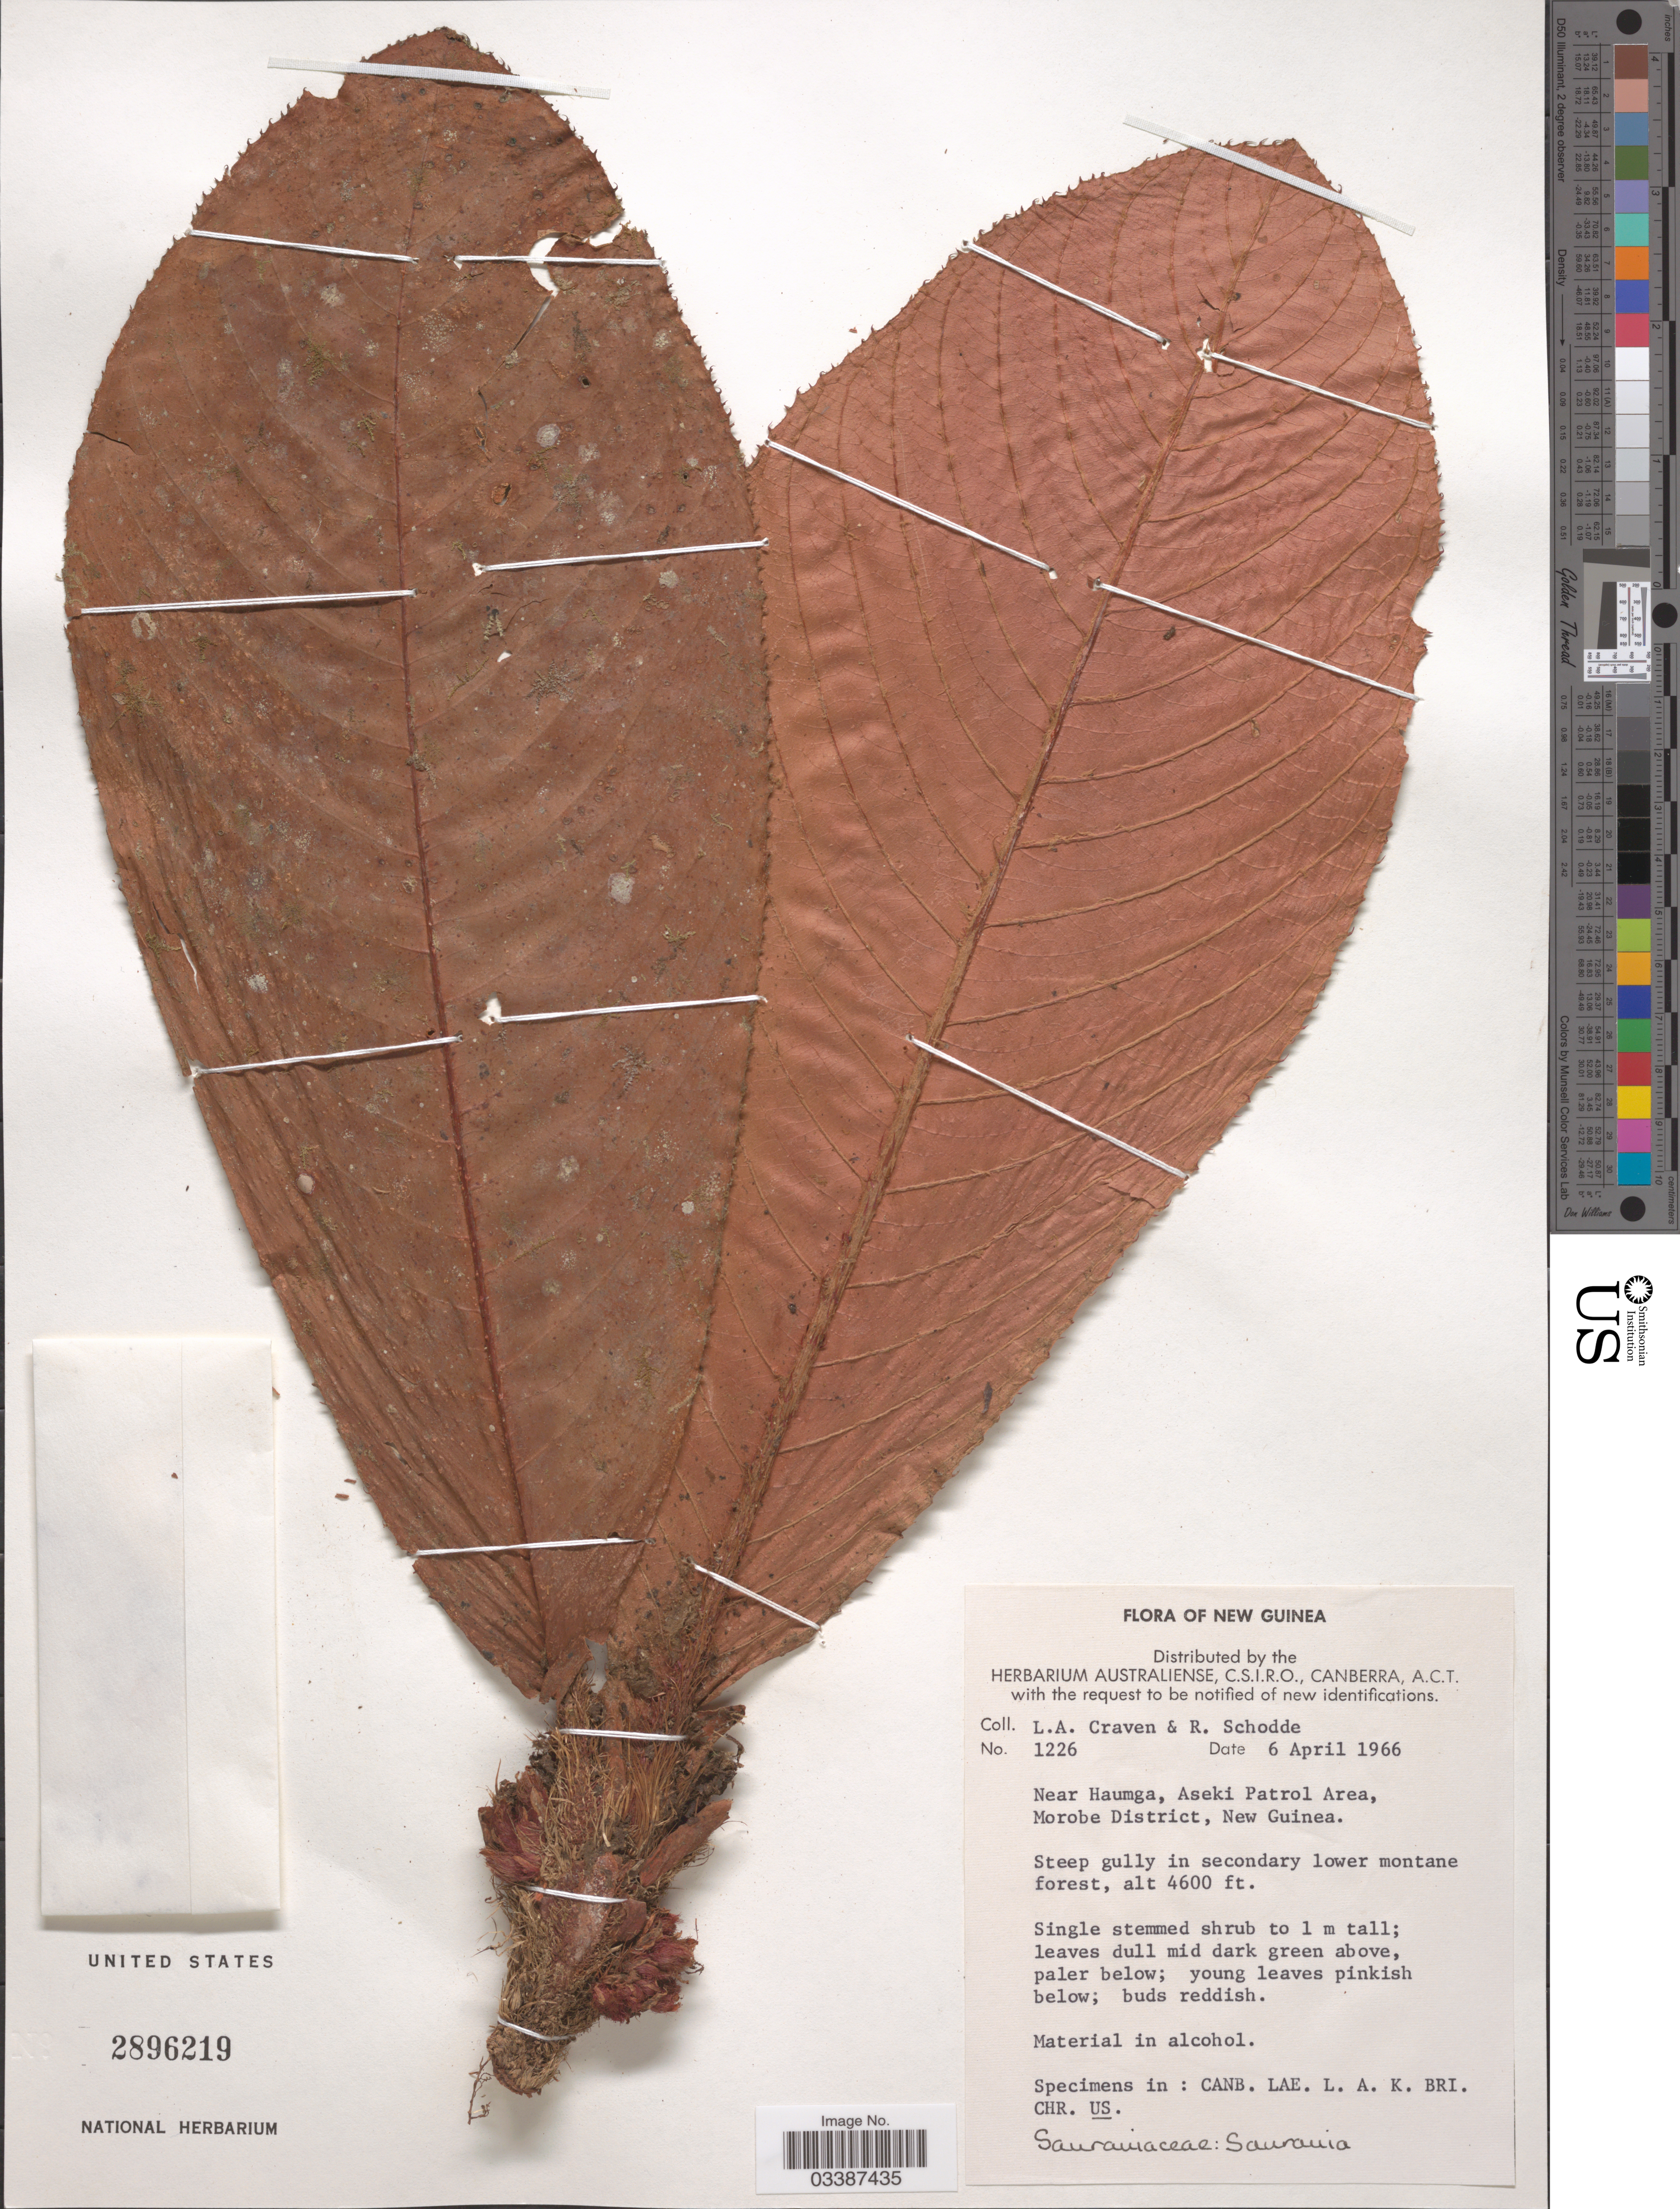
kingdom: Plantae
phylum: Tracheophyta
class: Magnoliopsida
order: Ericales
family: Actinidiaceae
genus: Saurauia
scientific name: Saurauia sp.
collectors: L. A. Craven & R. Schodde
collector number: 1226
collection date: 1966-04-06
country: Papua New Guinea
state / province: Morobe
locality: New Guinea. Near Haumga, Aseki Patrol Area, Morobe District.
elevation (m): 1402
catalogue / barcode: US 2896219